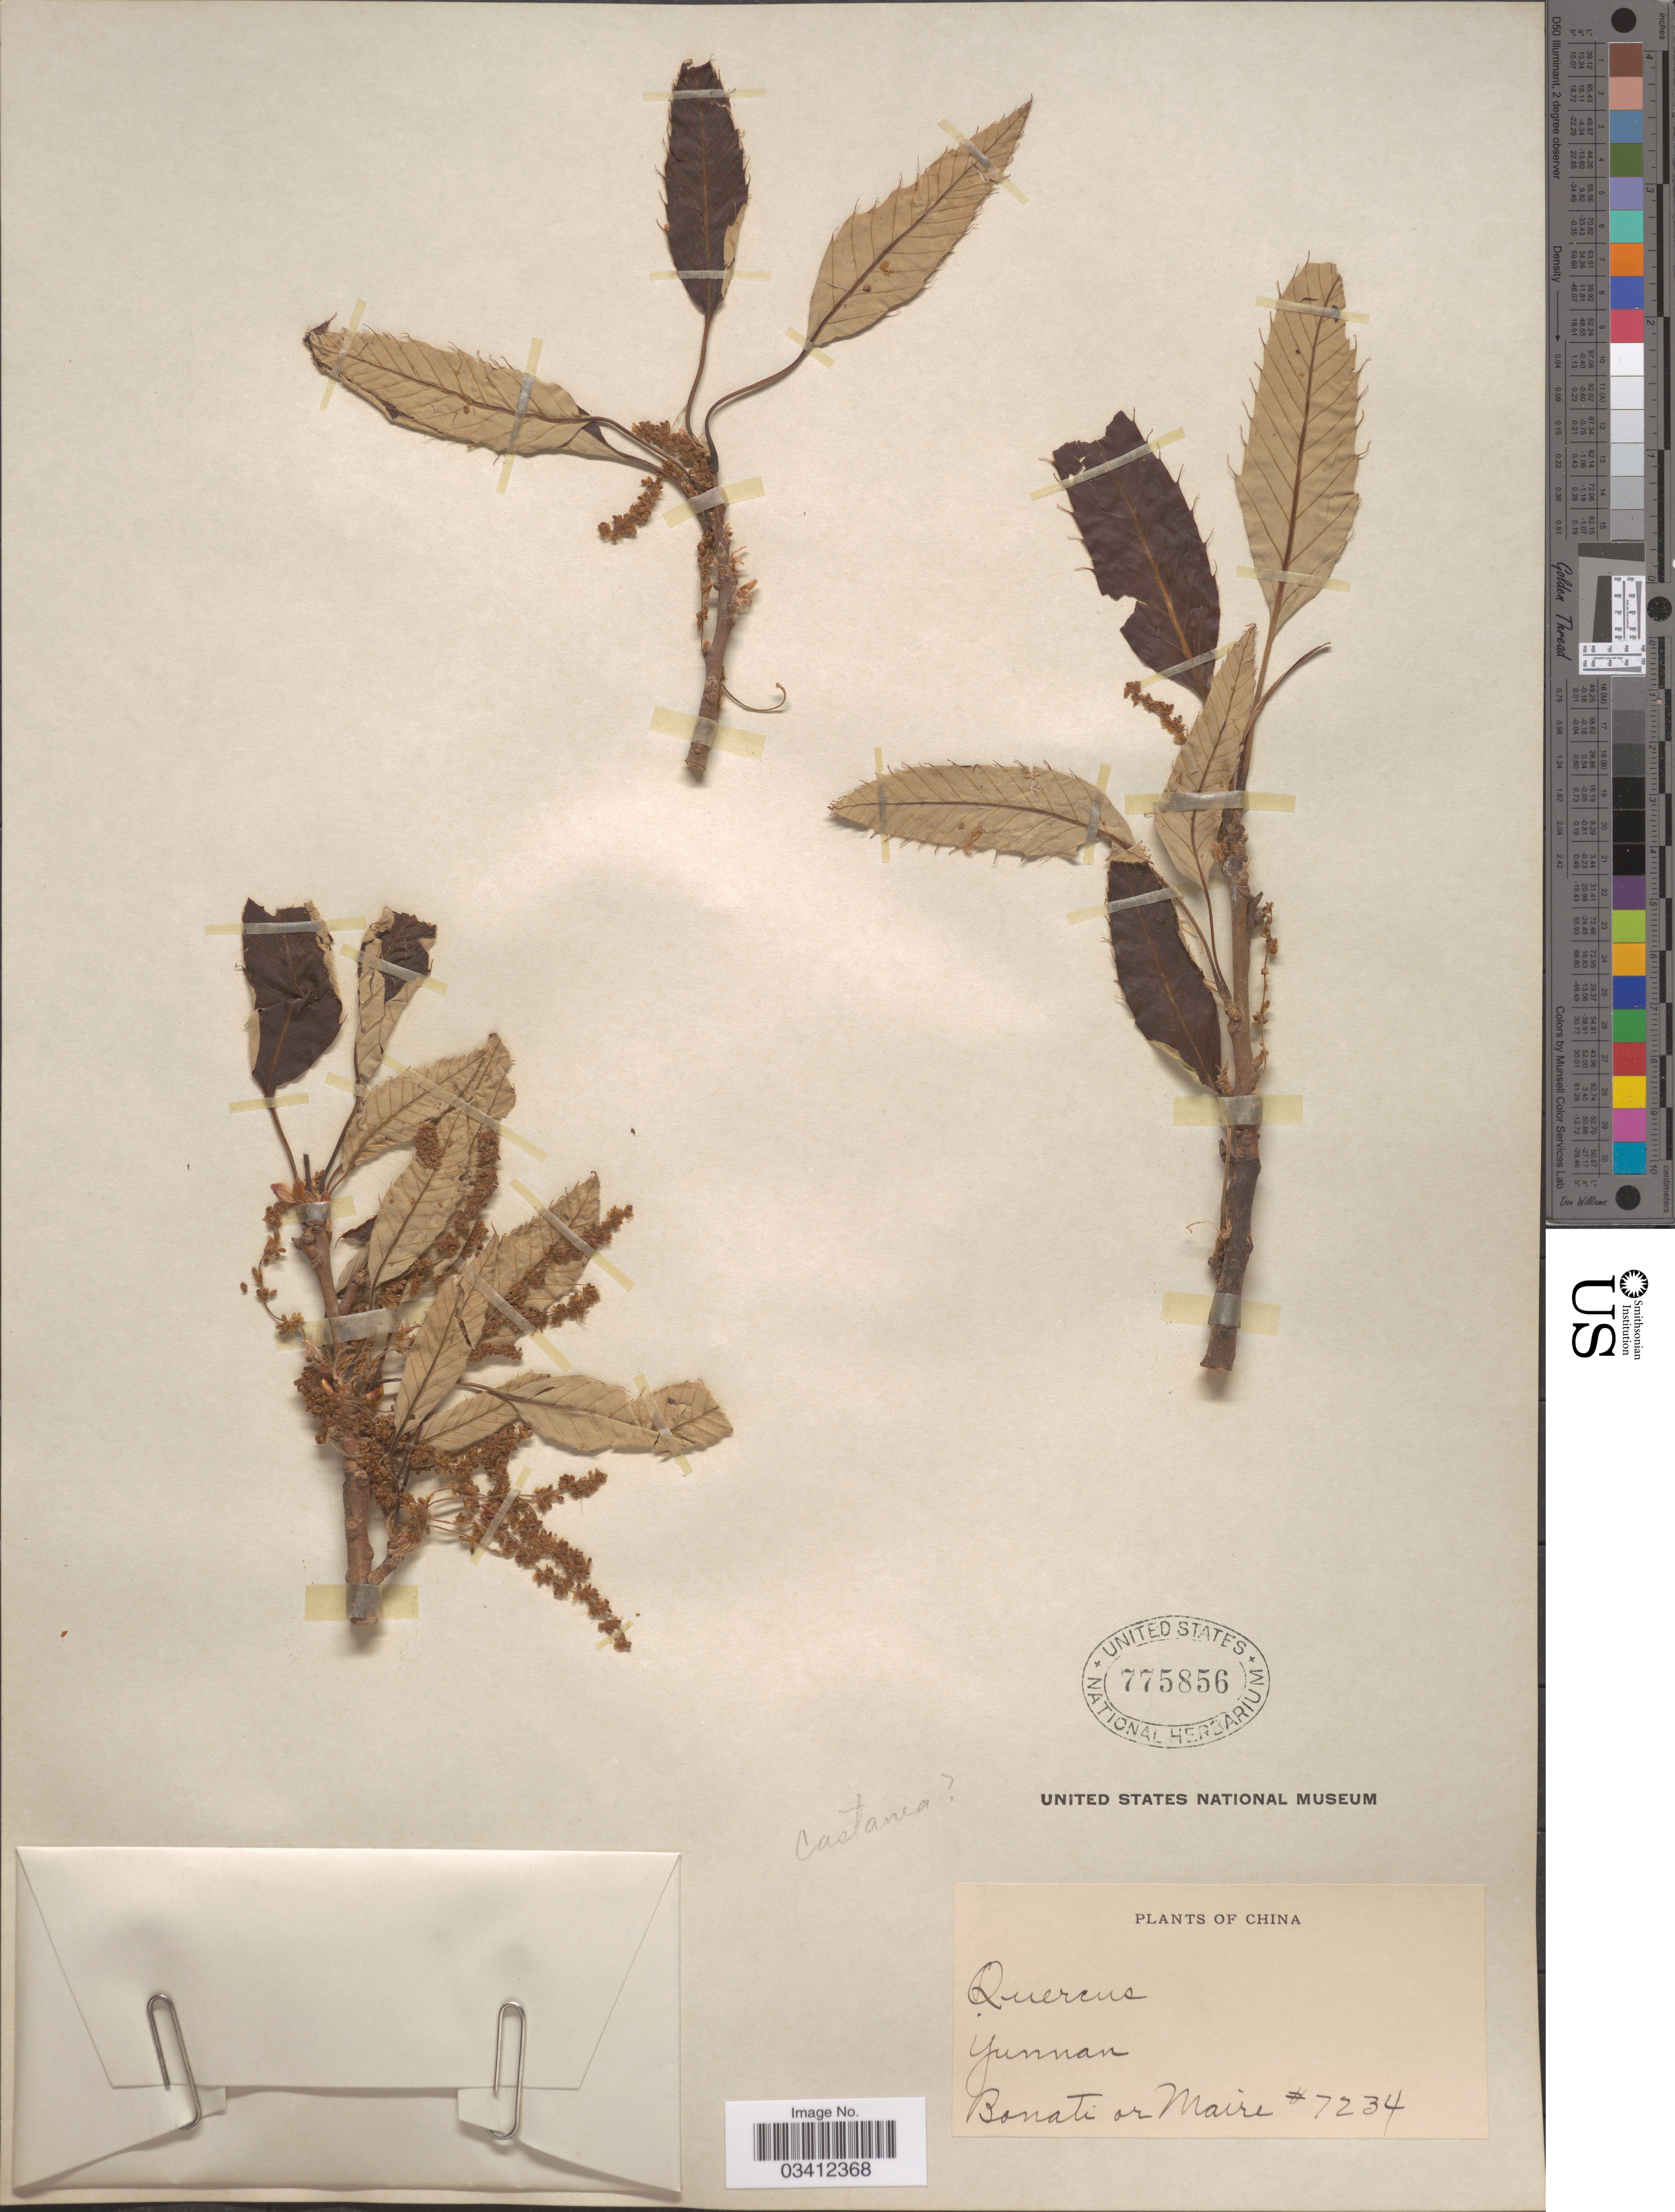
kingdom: Plantae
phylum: Tracheophyta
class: Magnoliopsida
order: Fagales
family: Fagaceae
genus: Quercus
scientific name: Quercus variabilis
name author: Blume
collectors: -. Bonati & Maire, --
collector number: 7234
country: China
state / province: Yunnan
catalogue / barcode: US 775856